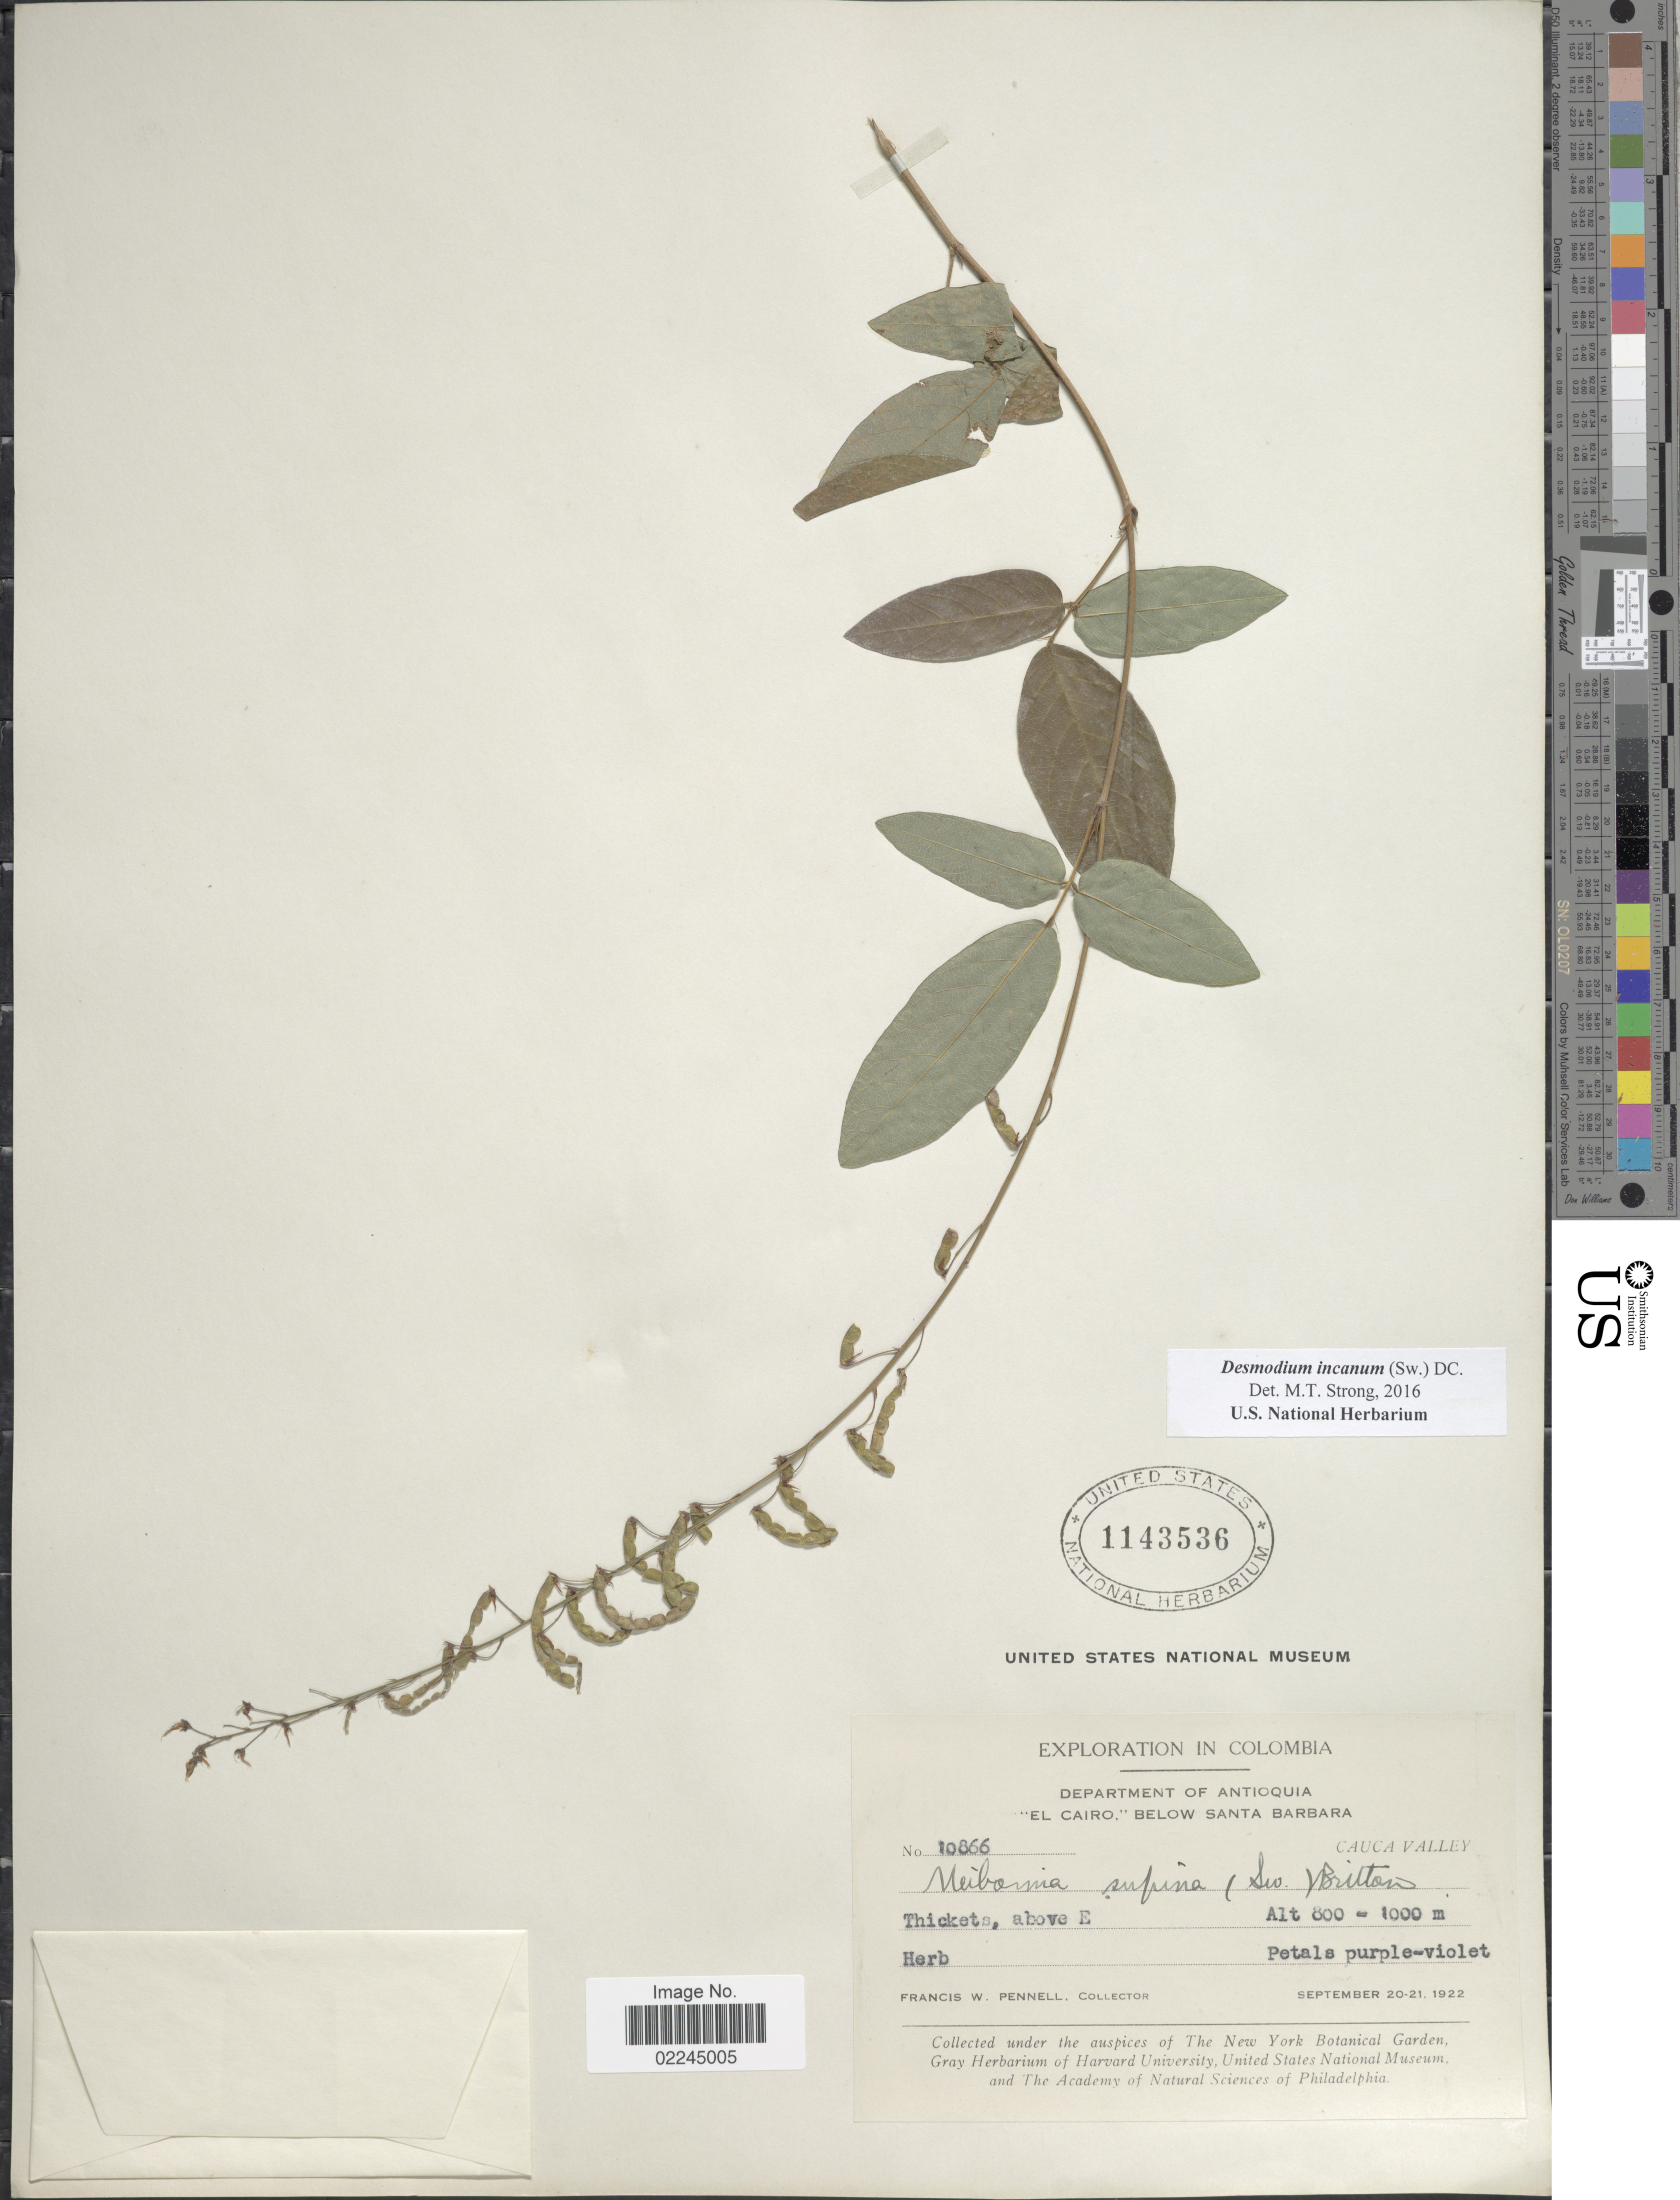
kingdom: Plantae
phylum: Tracheophyta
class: Magnoliopsida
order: Fabales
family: Fabaceae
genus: Desmodium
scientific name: Desmodium incanum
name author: (Sw.) DC.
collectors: F. W. Pennell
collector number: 10866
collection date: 1922-09-20/1922-09-21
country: Colombia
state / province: Antioquia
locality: El Cairo, below Santa Barbara, Cauca Valley, above E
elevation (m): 800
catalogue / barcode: US 1143536